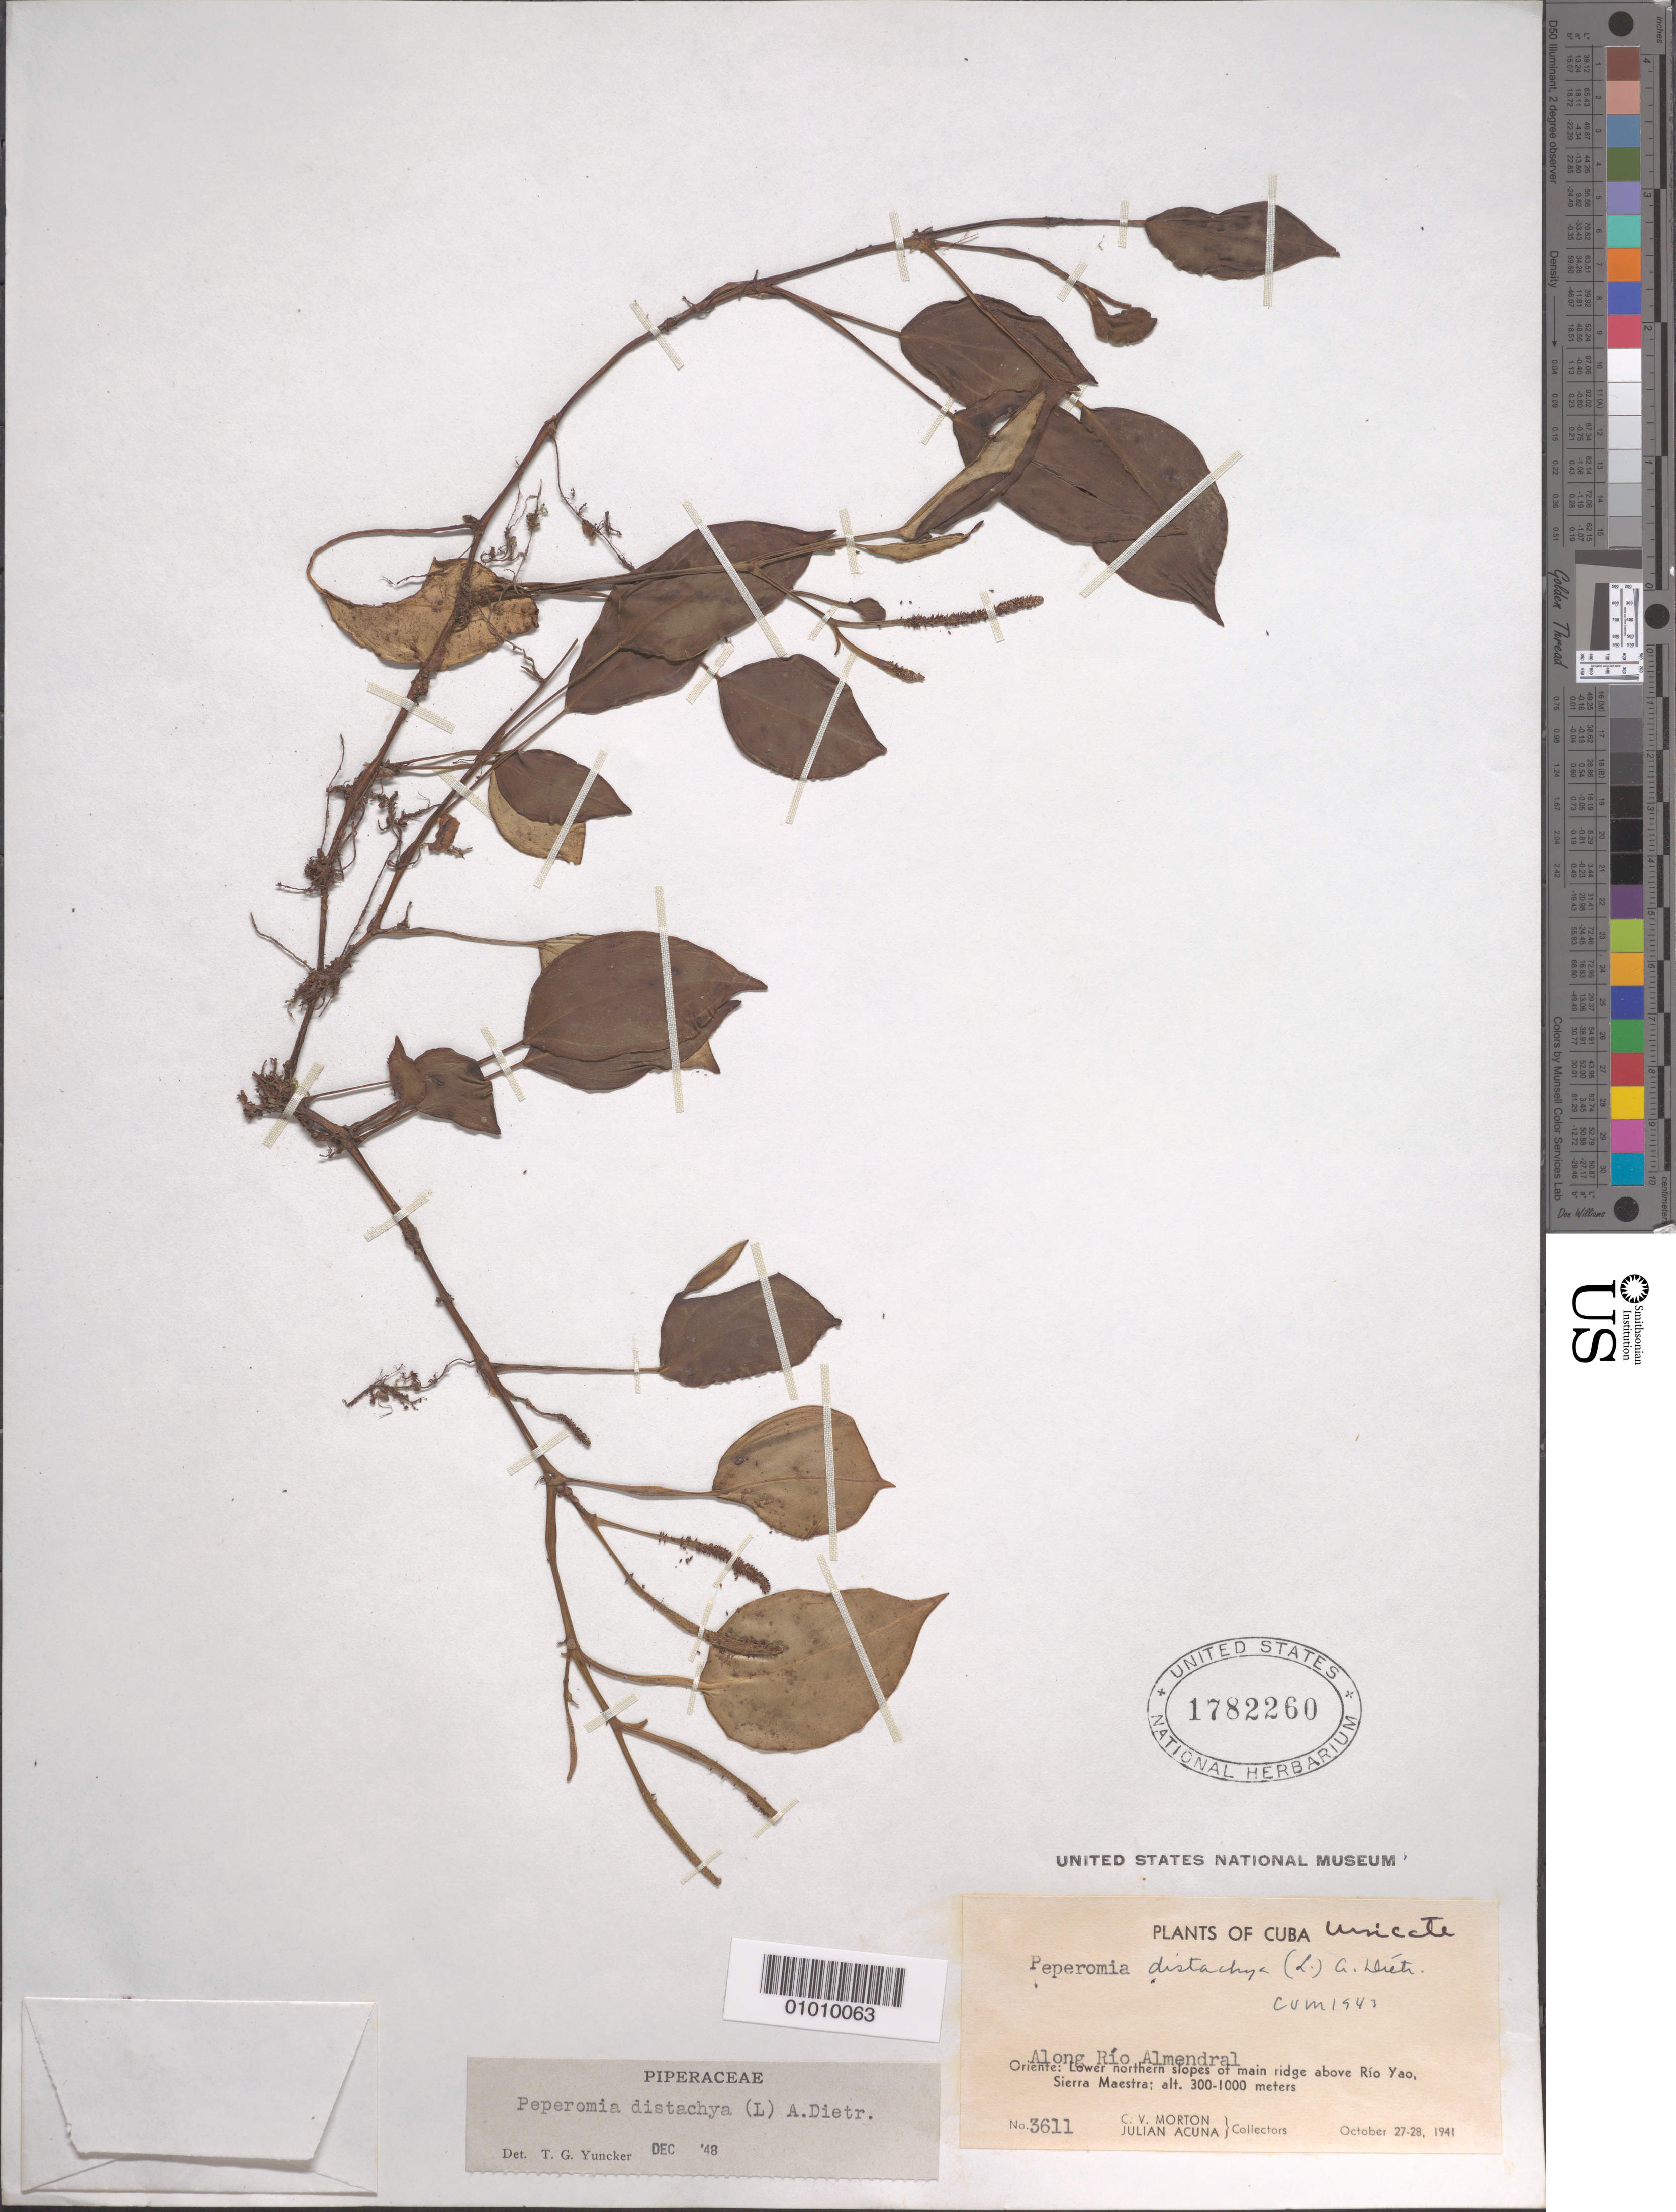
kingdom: Plantae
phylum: Tracheophyta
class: Magnoliopsida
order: Piperales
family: Piperaceae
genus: Peperomia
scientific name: Peperomia distachya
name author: (L.) A. Dietr.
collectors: C. V. Morton & J. Acuña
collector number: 3611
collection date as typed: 27 Oct 1941 to 28 Oct 1941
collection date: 1941-10-27/1941-10-28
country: Cuba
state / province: Oriente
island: Cuba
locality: Along Rio Almendral Lower Northern slopes of main ridge above Rio Yao Sierra Maestra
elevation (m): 300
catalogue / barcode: US 1782260